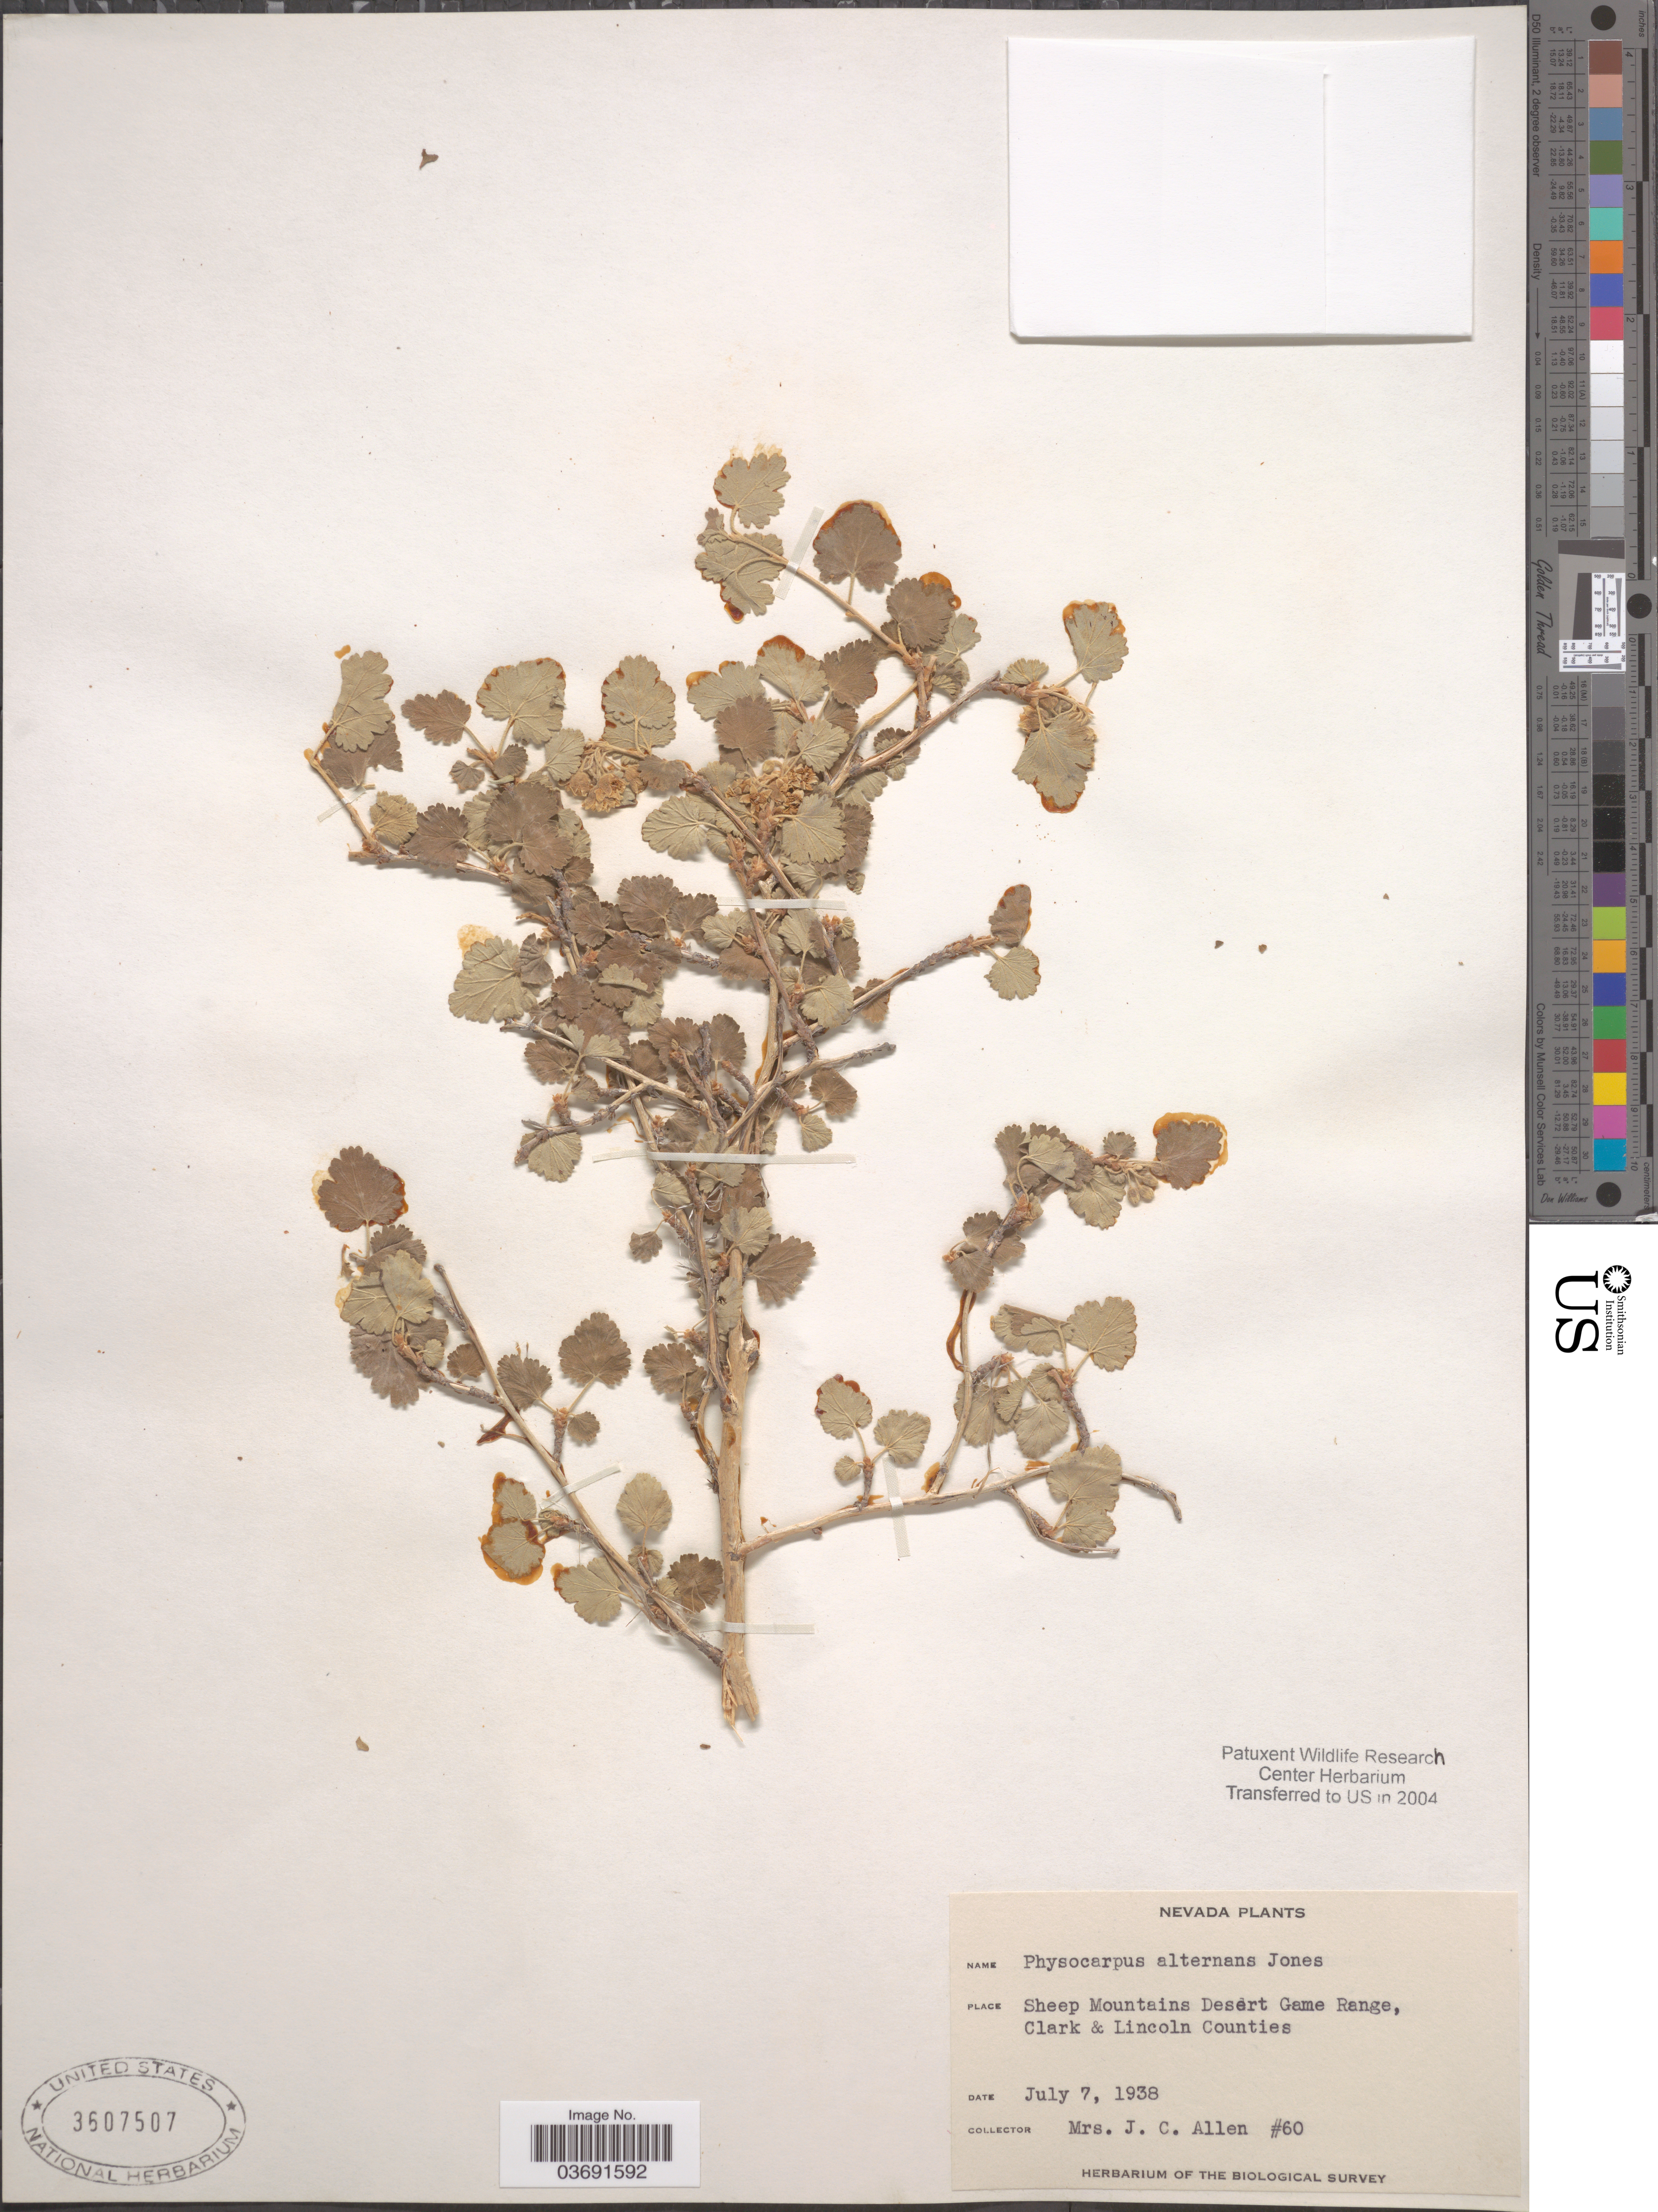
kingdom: Plantae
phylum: Tracheophyta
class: Magnoliopsida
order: Rosales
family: Rosaceae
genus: Physocarpus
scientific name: Physocarpus alternans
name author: (M.E. Jones) J.T. Howell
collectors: Mrs. J. C. Allen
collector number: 60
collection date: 1938-07-07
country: United States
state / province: Nevada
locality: Sheep Mountains Desert Game Range, Clark & Lincoln Counties.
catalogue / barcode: US 3607507